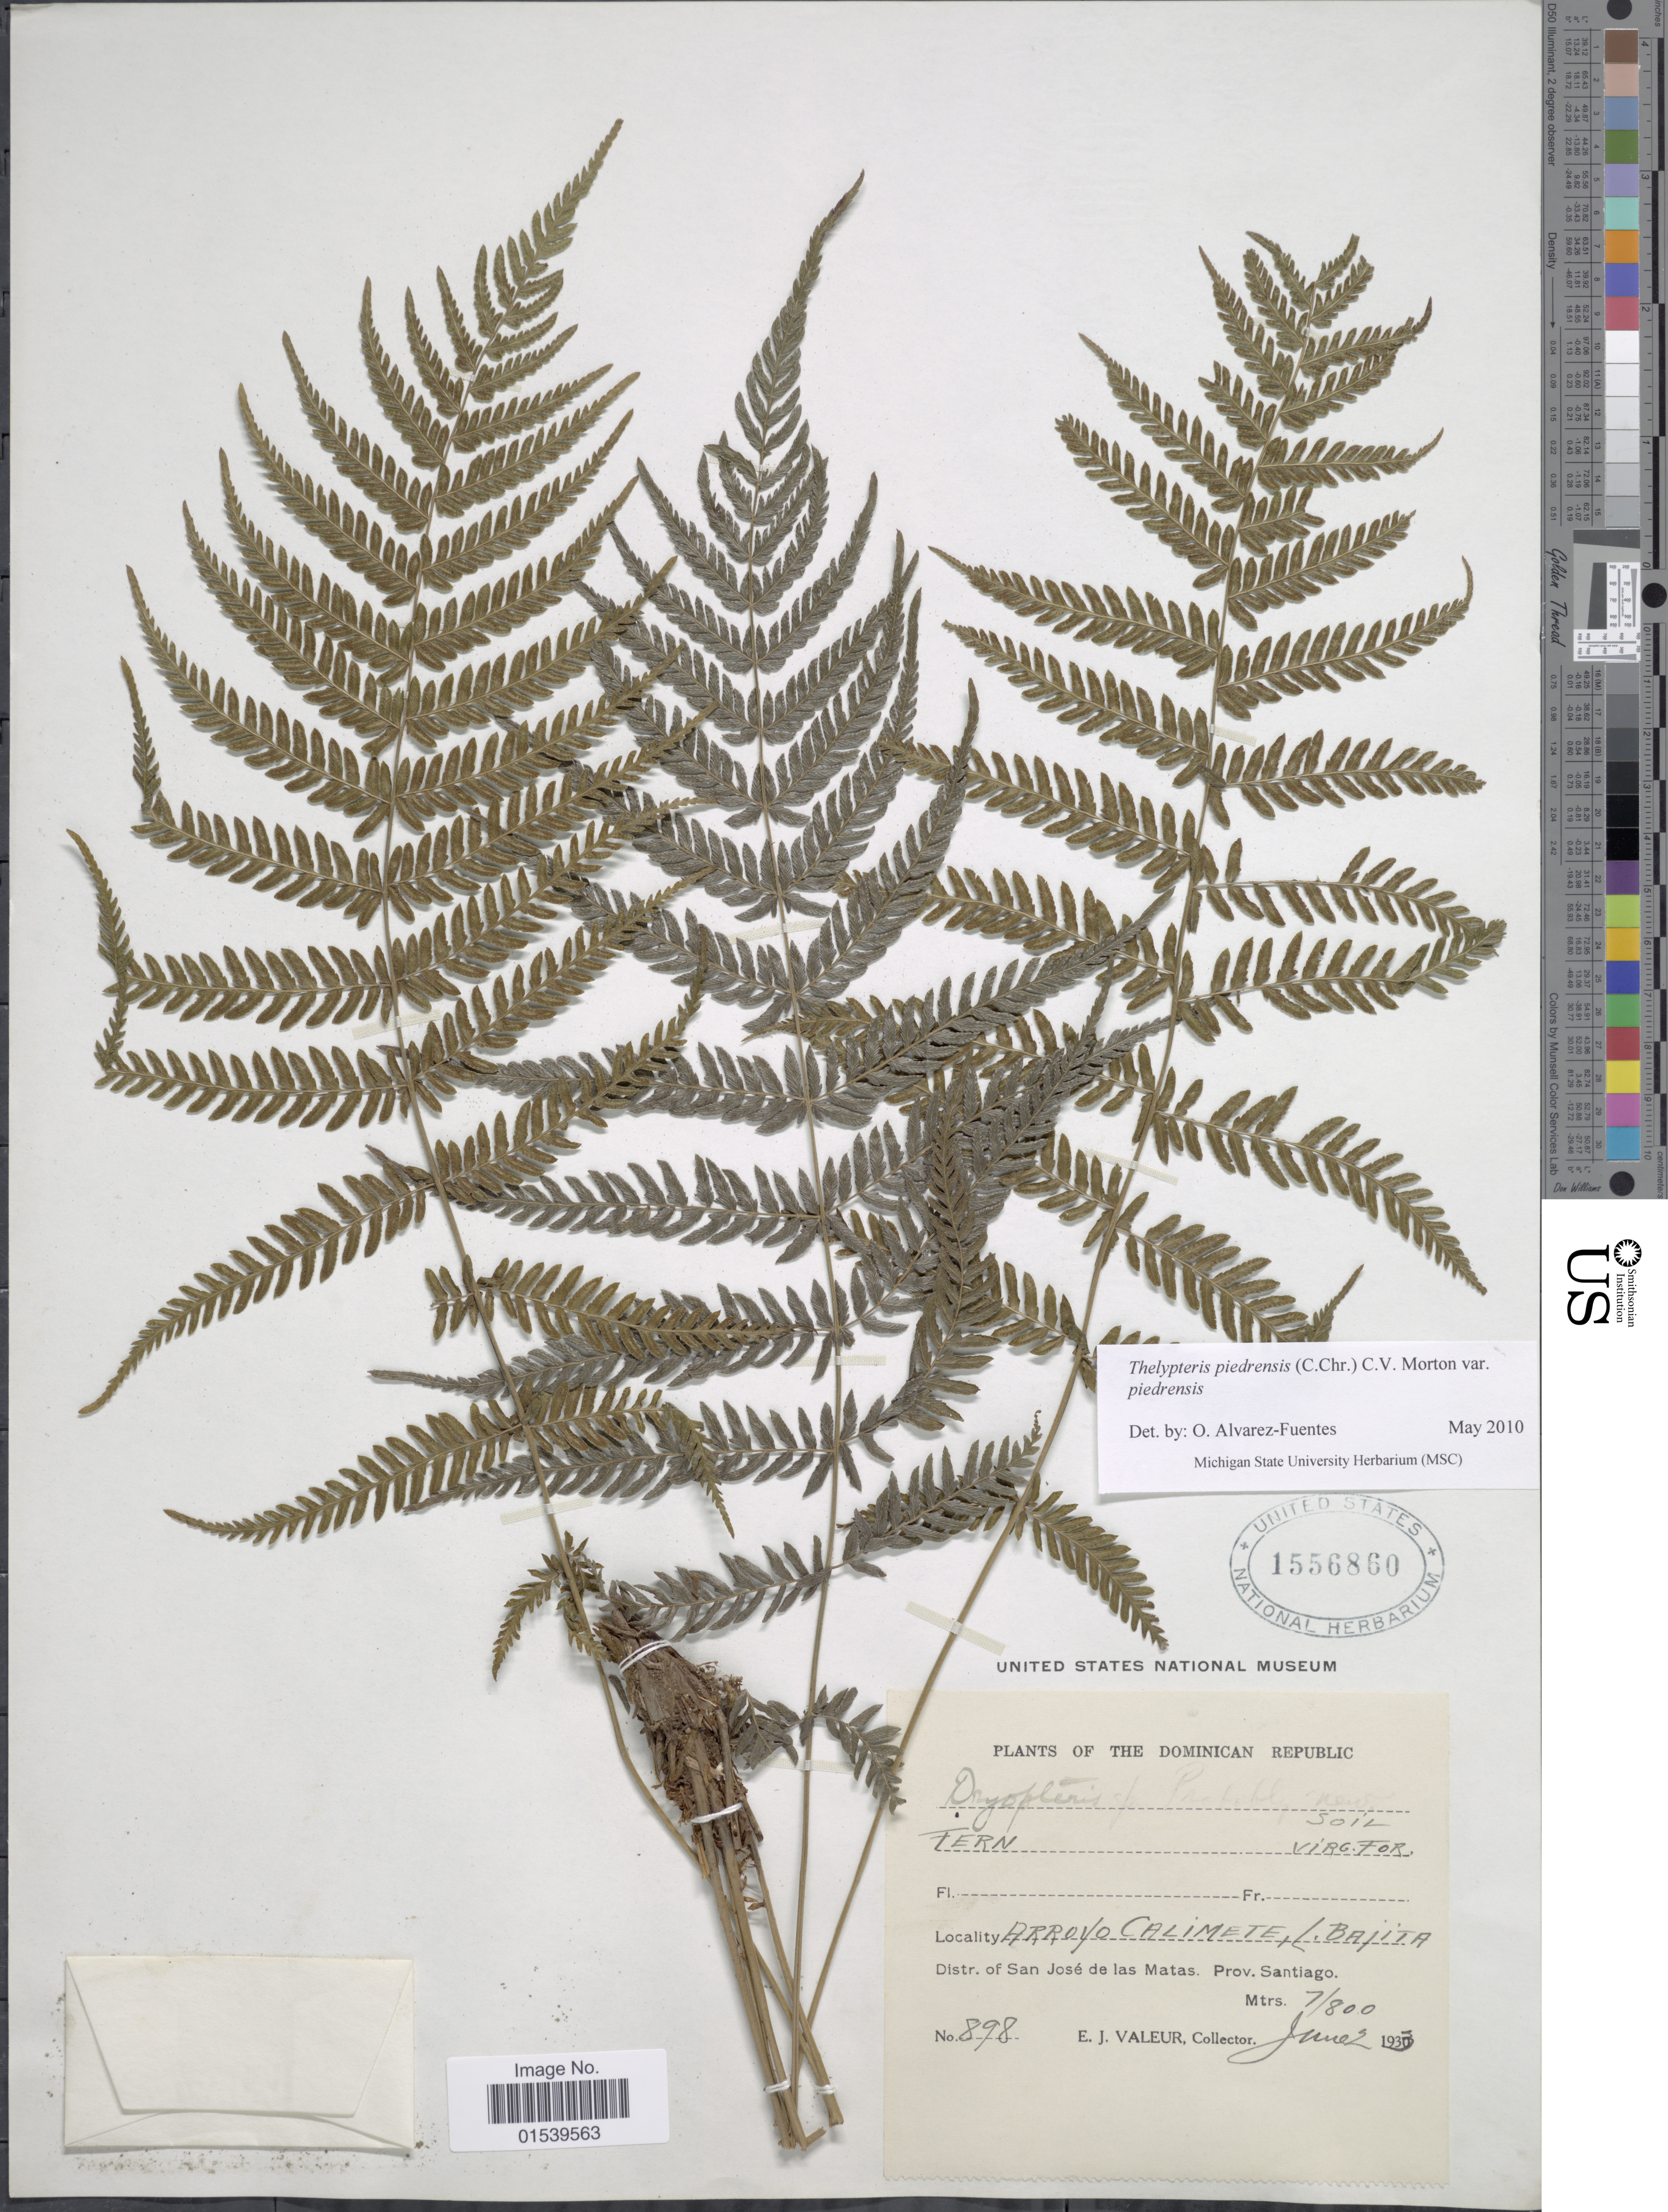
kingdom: Plantae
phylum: Tracheophyta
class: Polypodiopsida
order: Polypodiales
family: Thelypteridaceae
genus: Amauropelta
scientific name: Amauropelta piedrensis (C. Chr.) comb. nov., ined 2015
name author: (C. Chr.)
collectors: E. Valeur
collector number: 898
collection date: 1933-06-02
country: Dominican Republic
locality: Arroyo Calimete, L. Bajiia, Distr. of San Jose de las Matas, Prov. Santiago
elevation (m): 700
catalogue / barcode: US 1556860